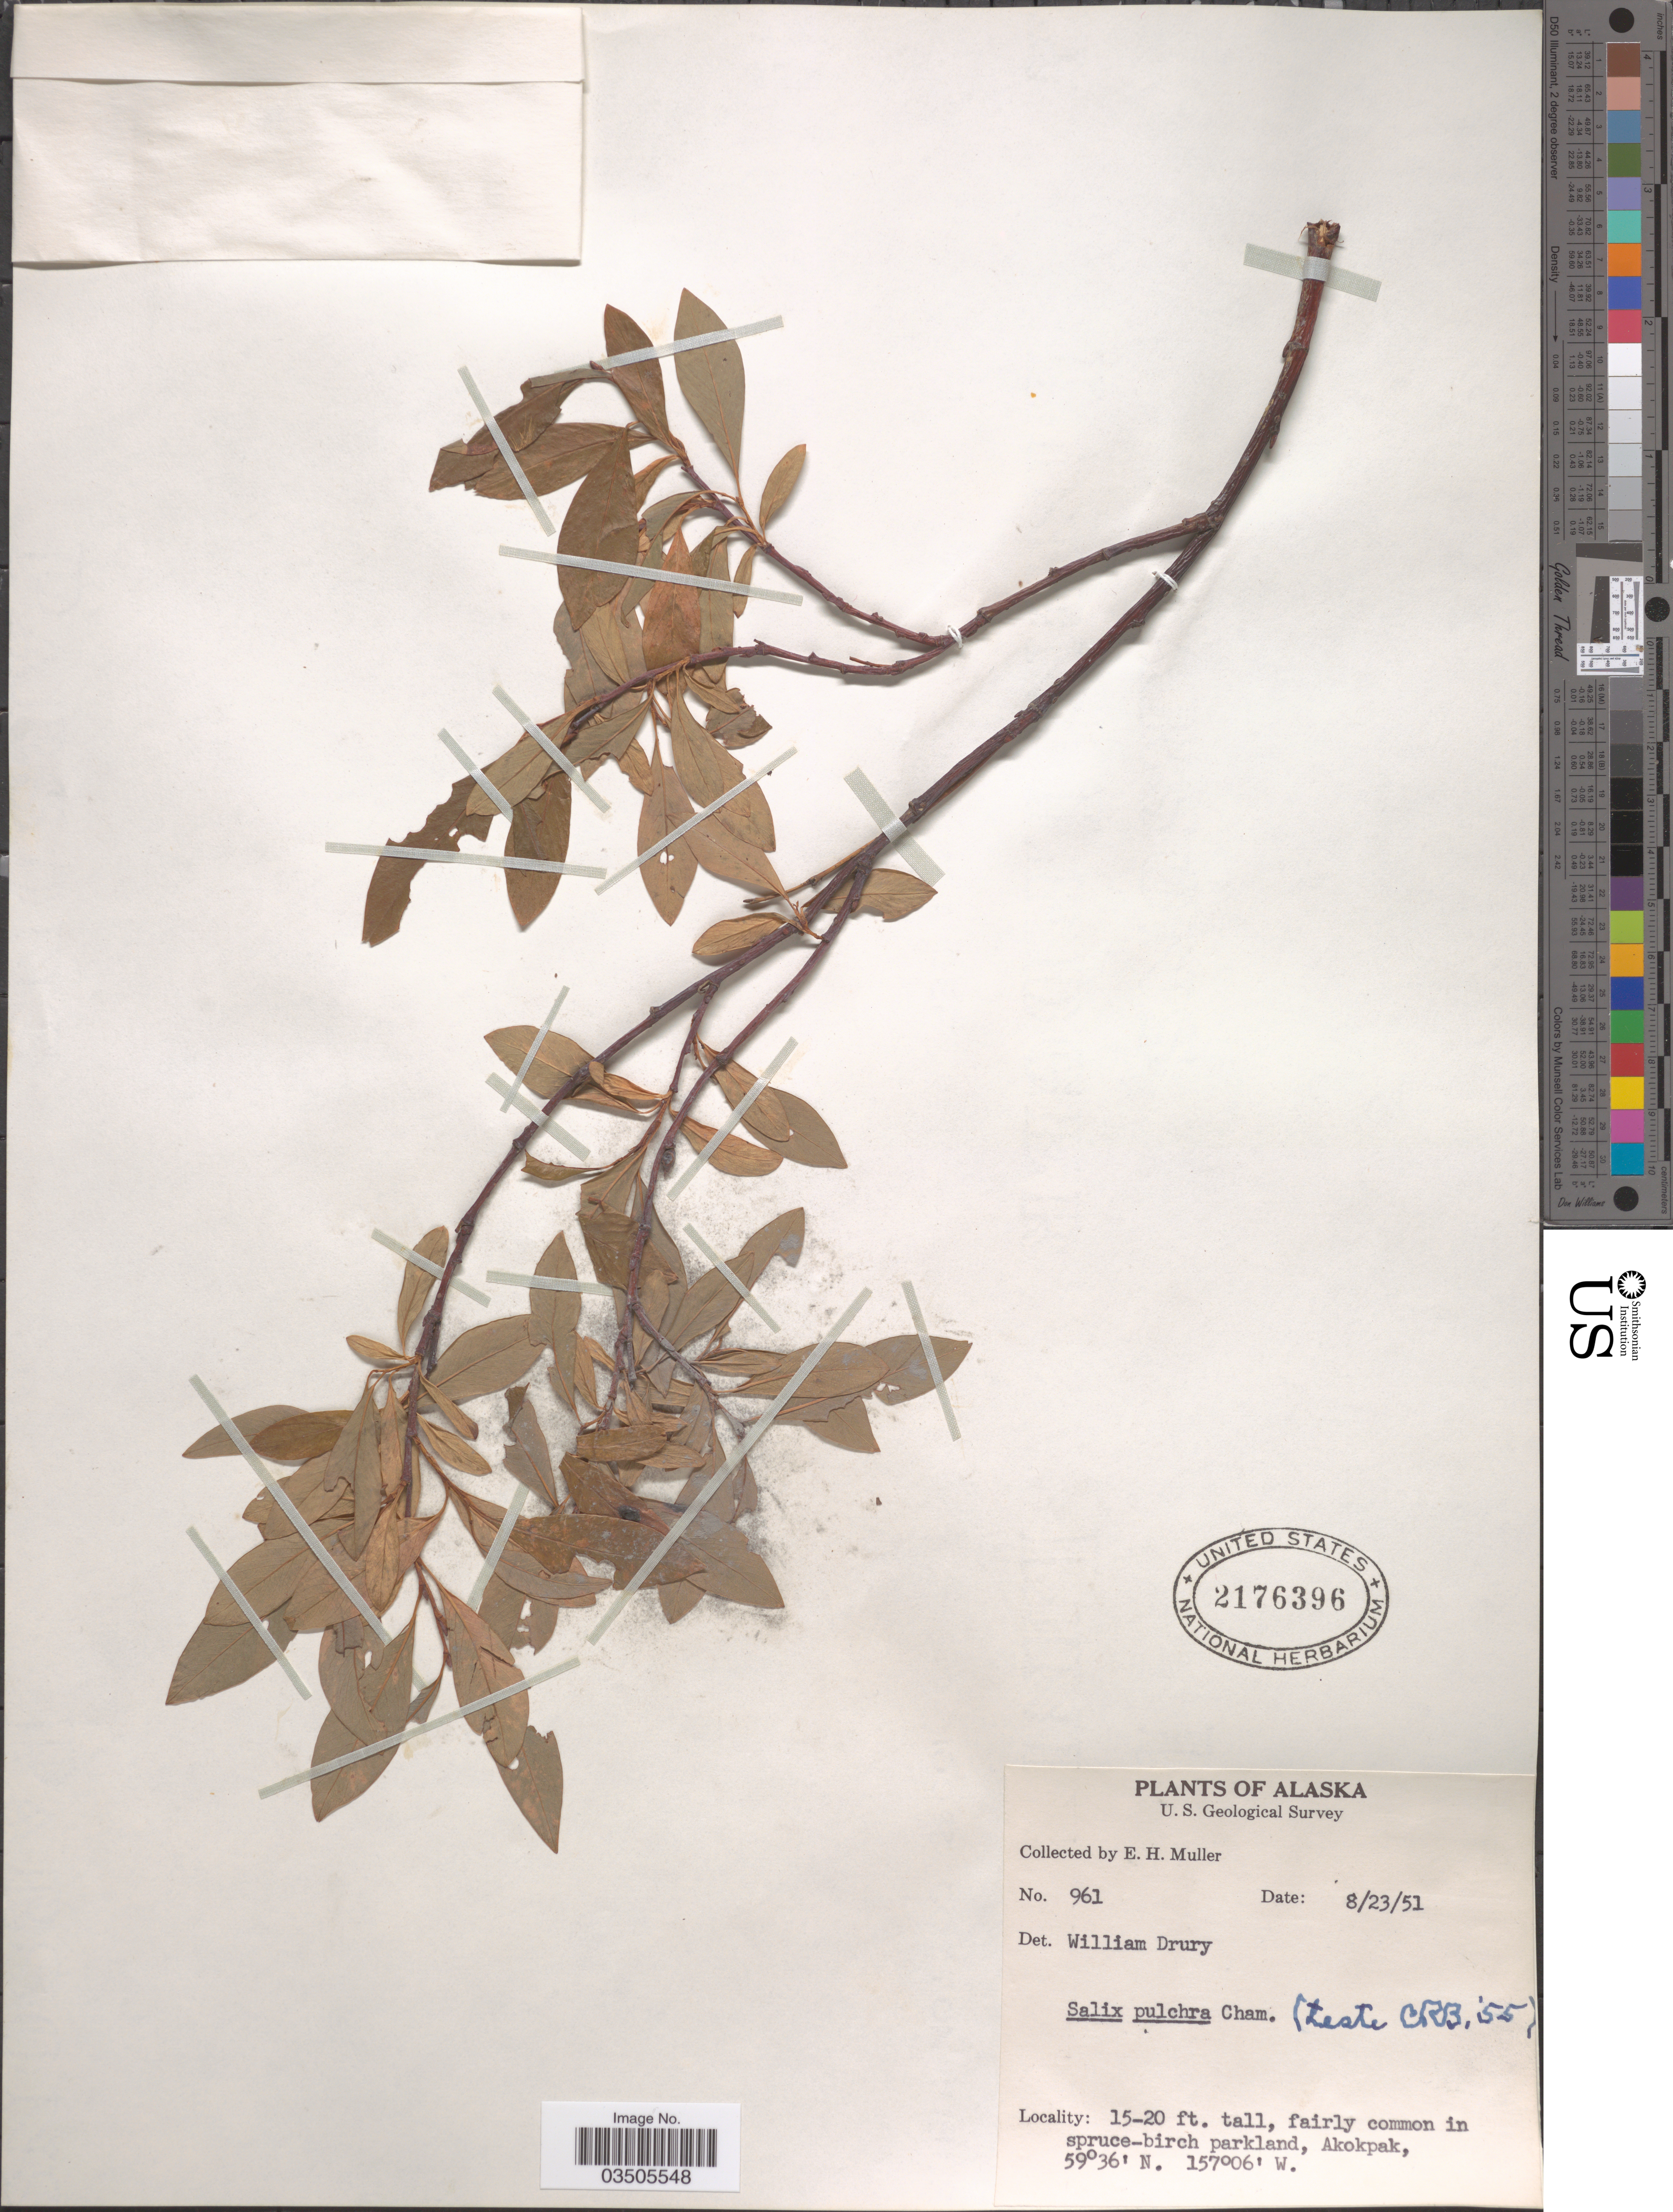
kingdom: Plantae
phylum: Tracheophyta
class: Magnoliopsida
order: Malpighiales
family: Salicaceae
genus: Salix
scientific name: Salix pulchra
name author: Cham.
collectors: E. H. Muller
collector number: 961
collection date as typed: Transcribed d/m/y: 23/8/51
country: United States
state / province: Alaska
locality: Akokpak.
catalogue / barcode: US 2176396